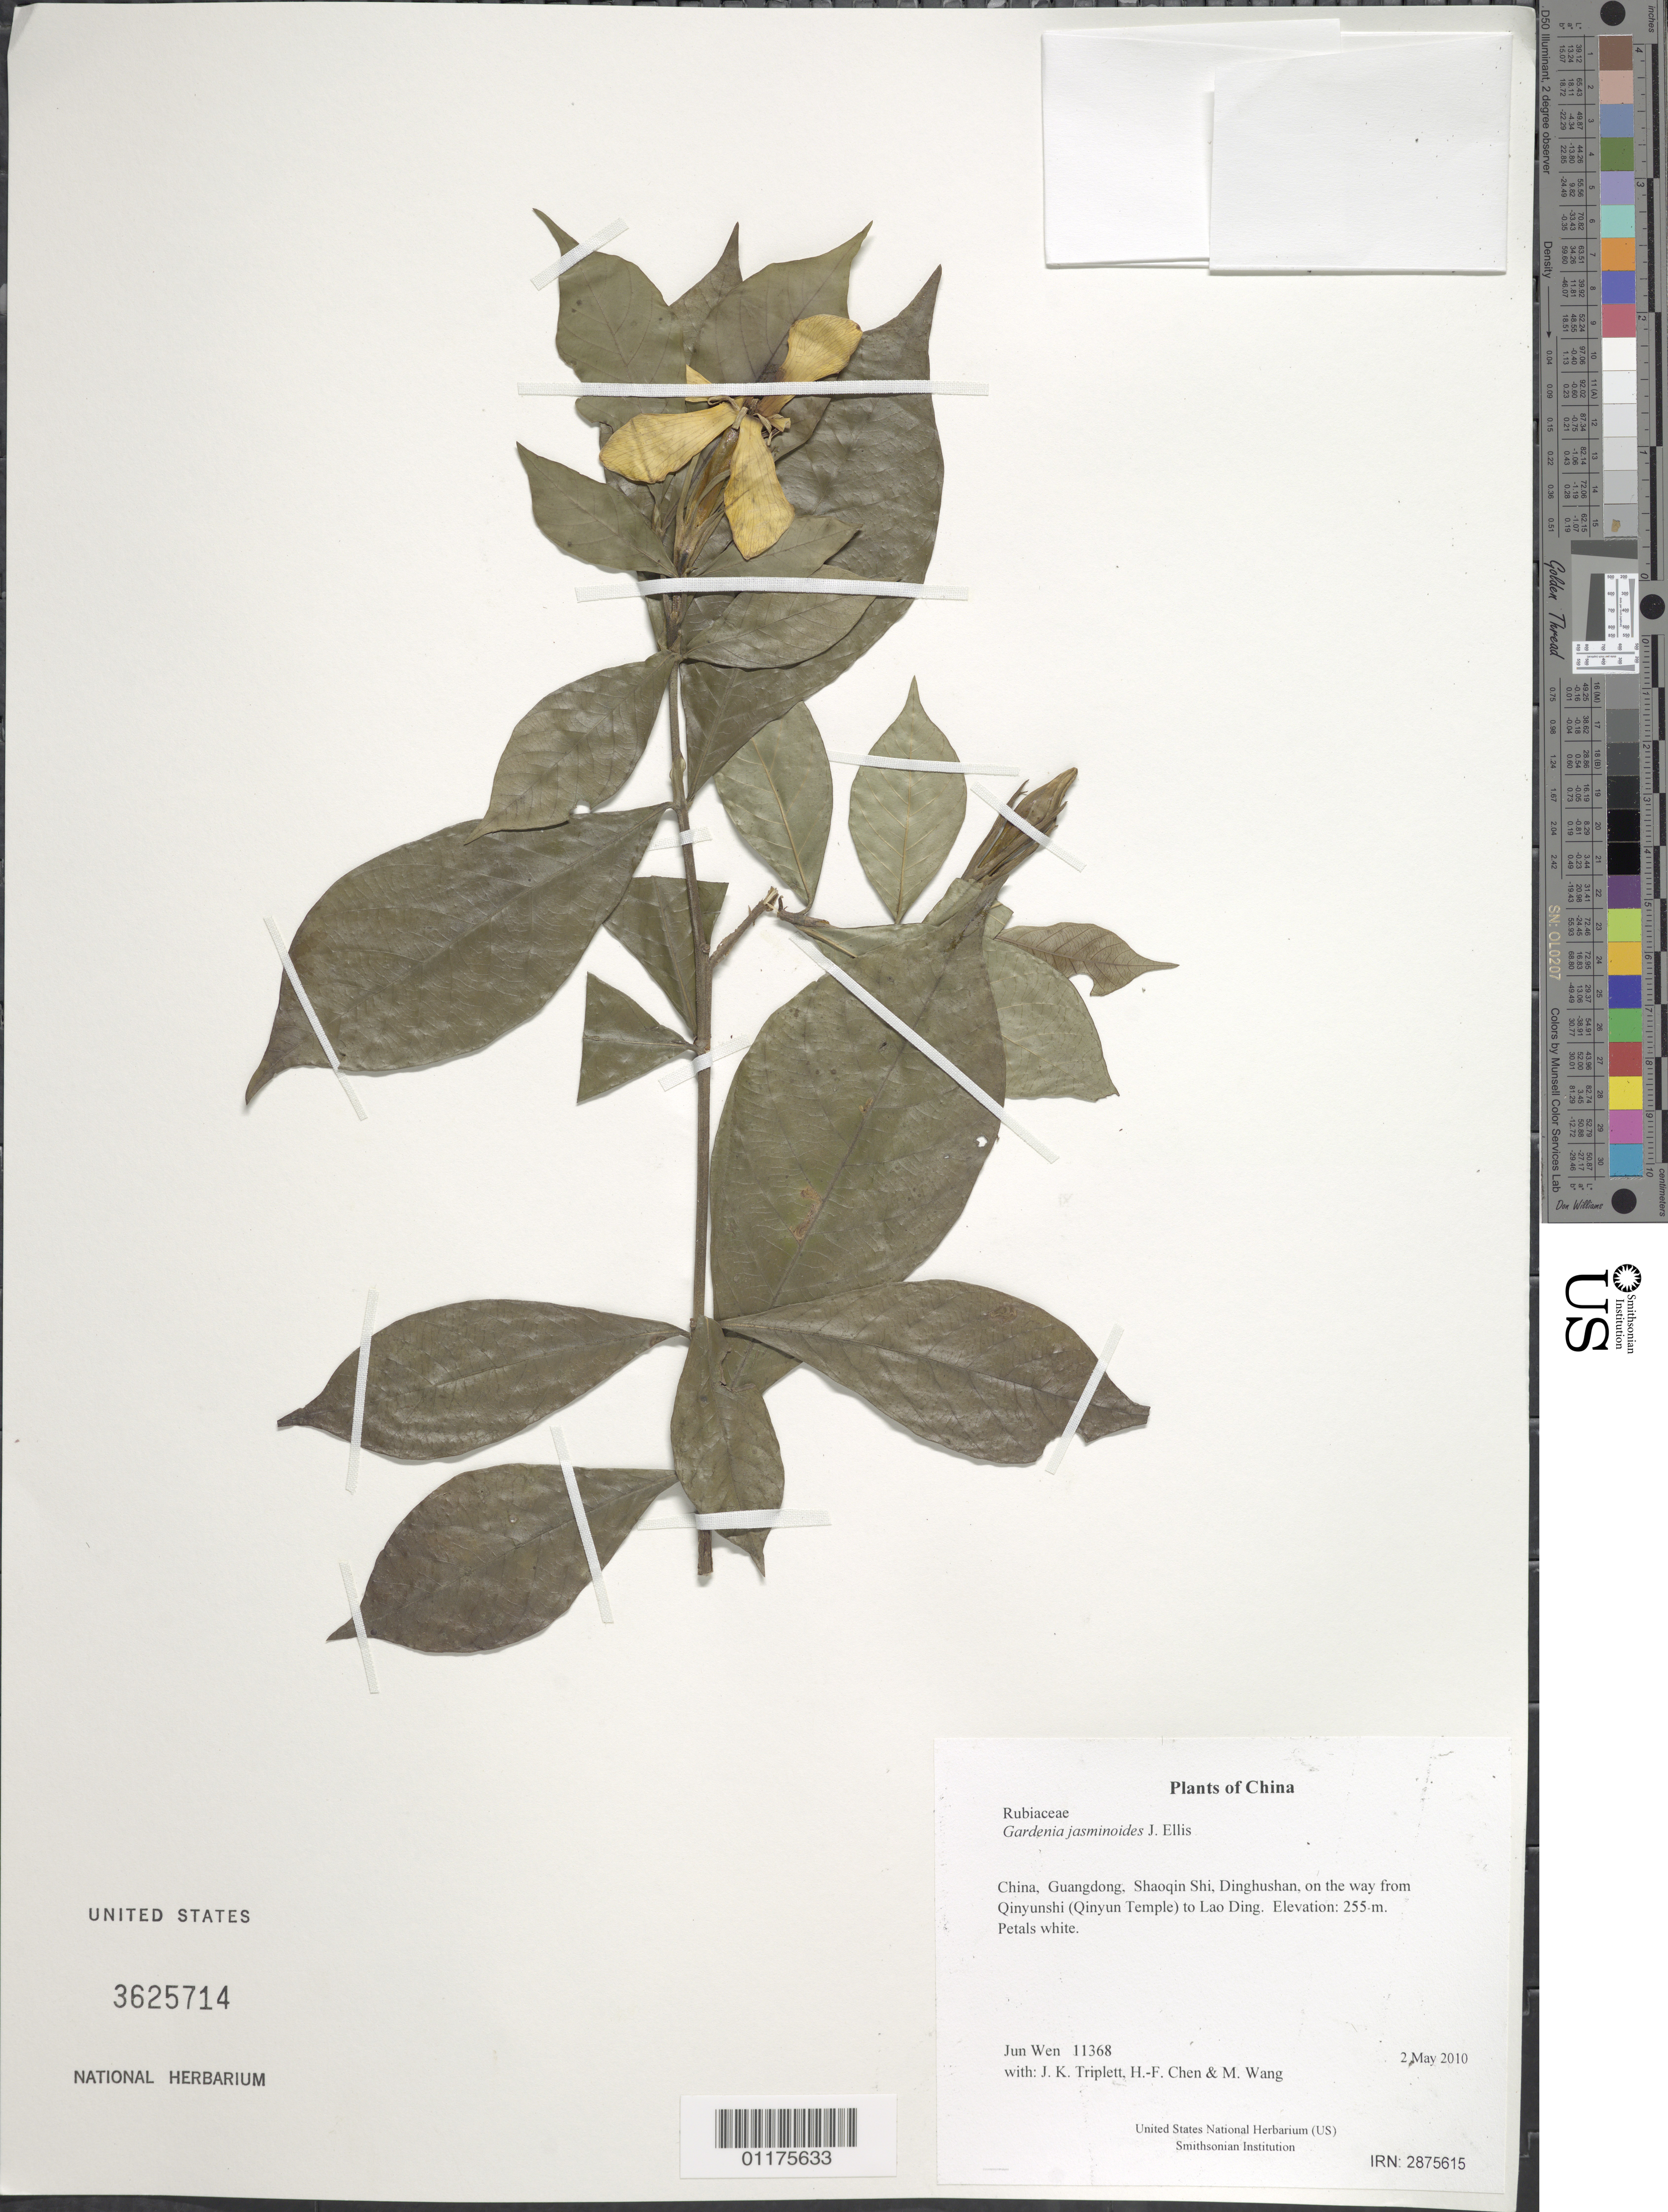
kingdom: Plantae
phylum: Tracheophyta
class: Magnoliopsida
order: Gentianales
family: Rubiaceae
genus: Gardenia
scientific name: Gardenia jasminoides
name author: J. Ellis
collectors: J. Wen, J. K. Triplett, H.-F. Chen & M. Wang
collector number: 11368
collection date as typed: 2 May 2010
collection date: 2010-05-02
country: China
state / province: Guangdong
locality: Shaoqin Shi, Dinghushan, on the way from Qinyunshi (Qinyun Temple) to Lao Ding.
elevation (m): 255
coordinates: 23 09.575 N, 112 31.817 E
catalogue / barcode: US 3625714